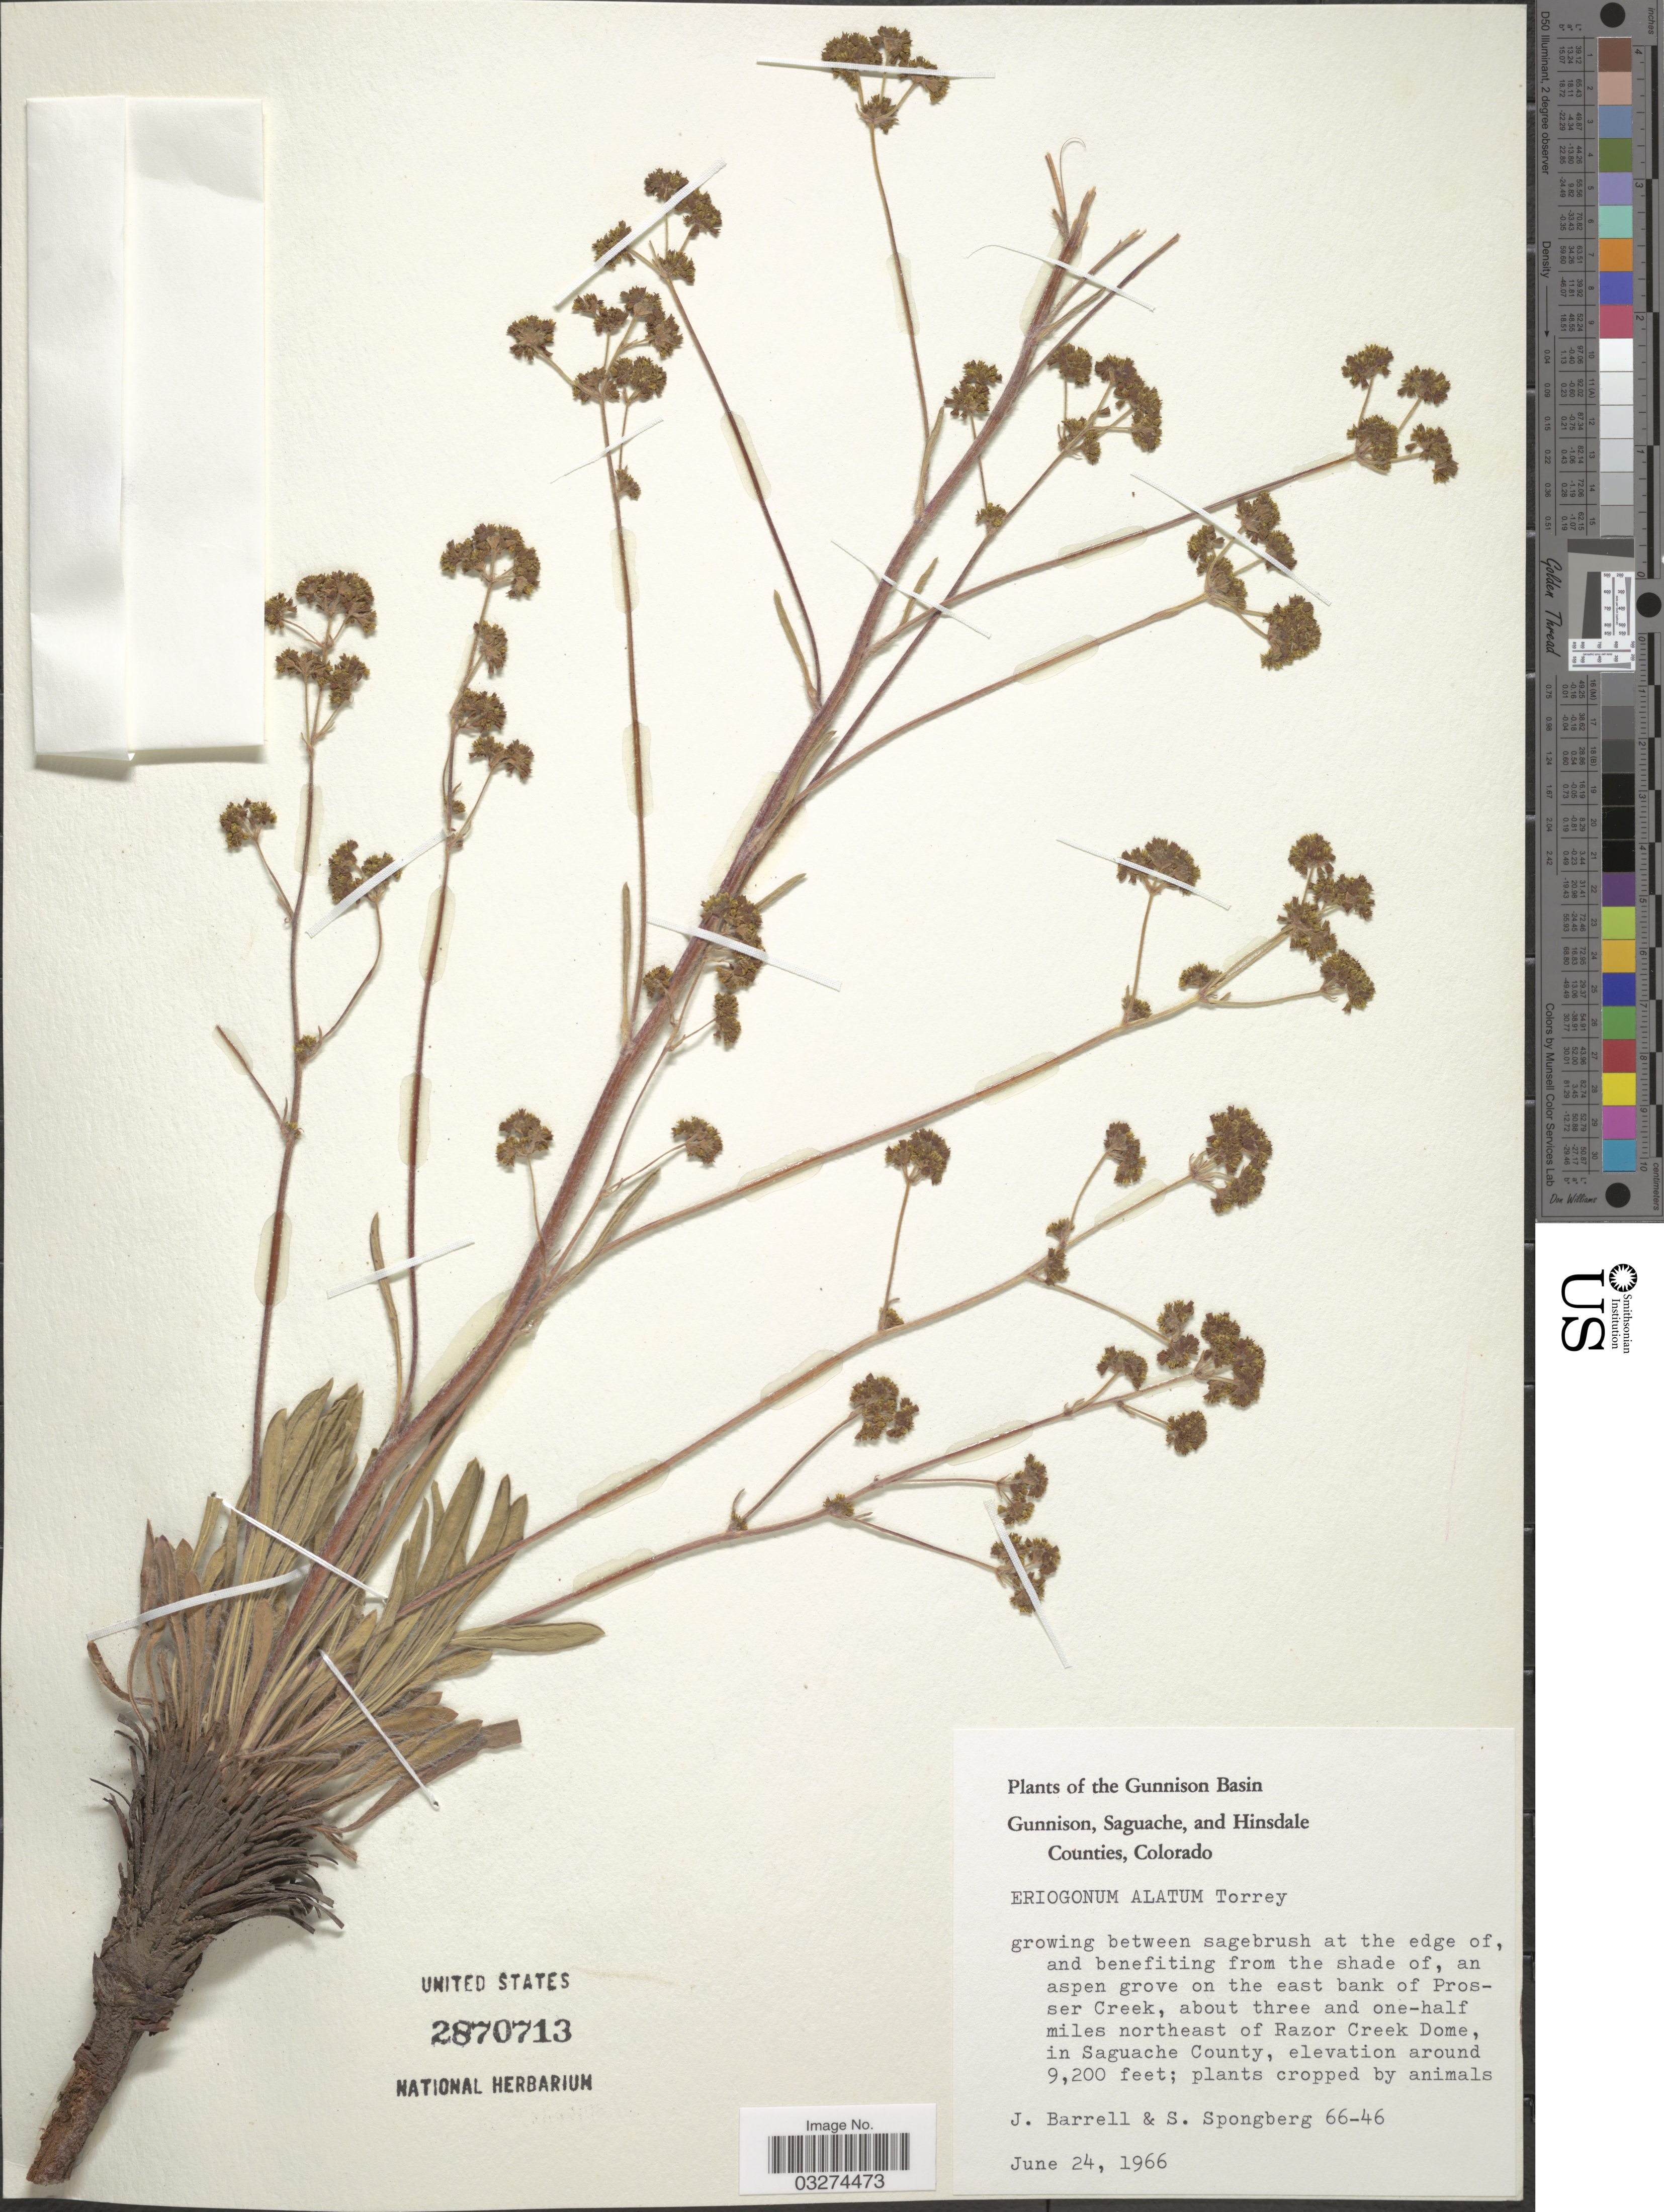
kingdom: Plantae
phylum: Tracheophyta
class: Magnoliopsida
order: Caryophyllales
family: Polygonaceae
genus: Eriogonum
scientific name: Eriogonum alatum var. alatum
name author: Torr.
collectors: J. Barrell & S. A.Spongberg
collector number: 66-46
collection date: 1966-06-24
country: United States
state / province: Colorado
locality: The Gunnison Basin, Gunnison, Saguache, and Hinsdale Counties, an aspen grove on the east bank of Prosser Creek, about three and one-half miles northeast of Razor Creek Dome, in Saguache County.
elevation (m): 281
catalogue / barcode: US 2870713